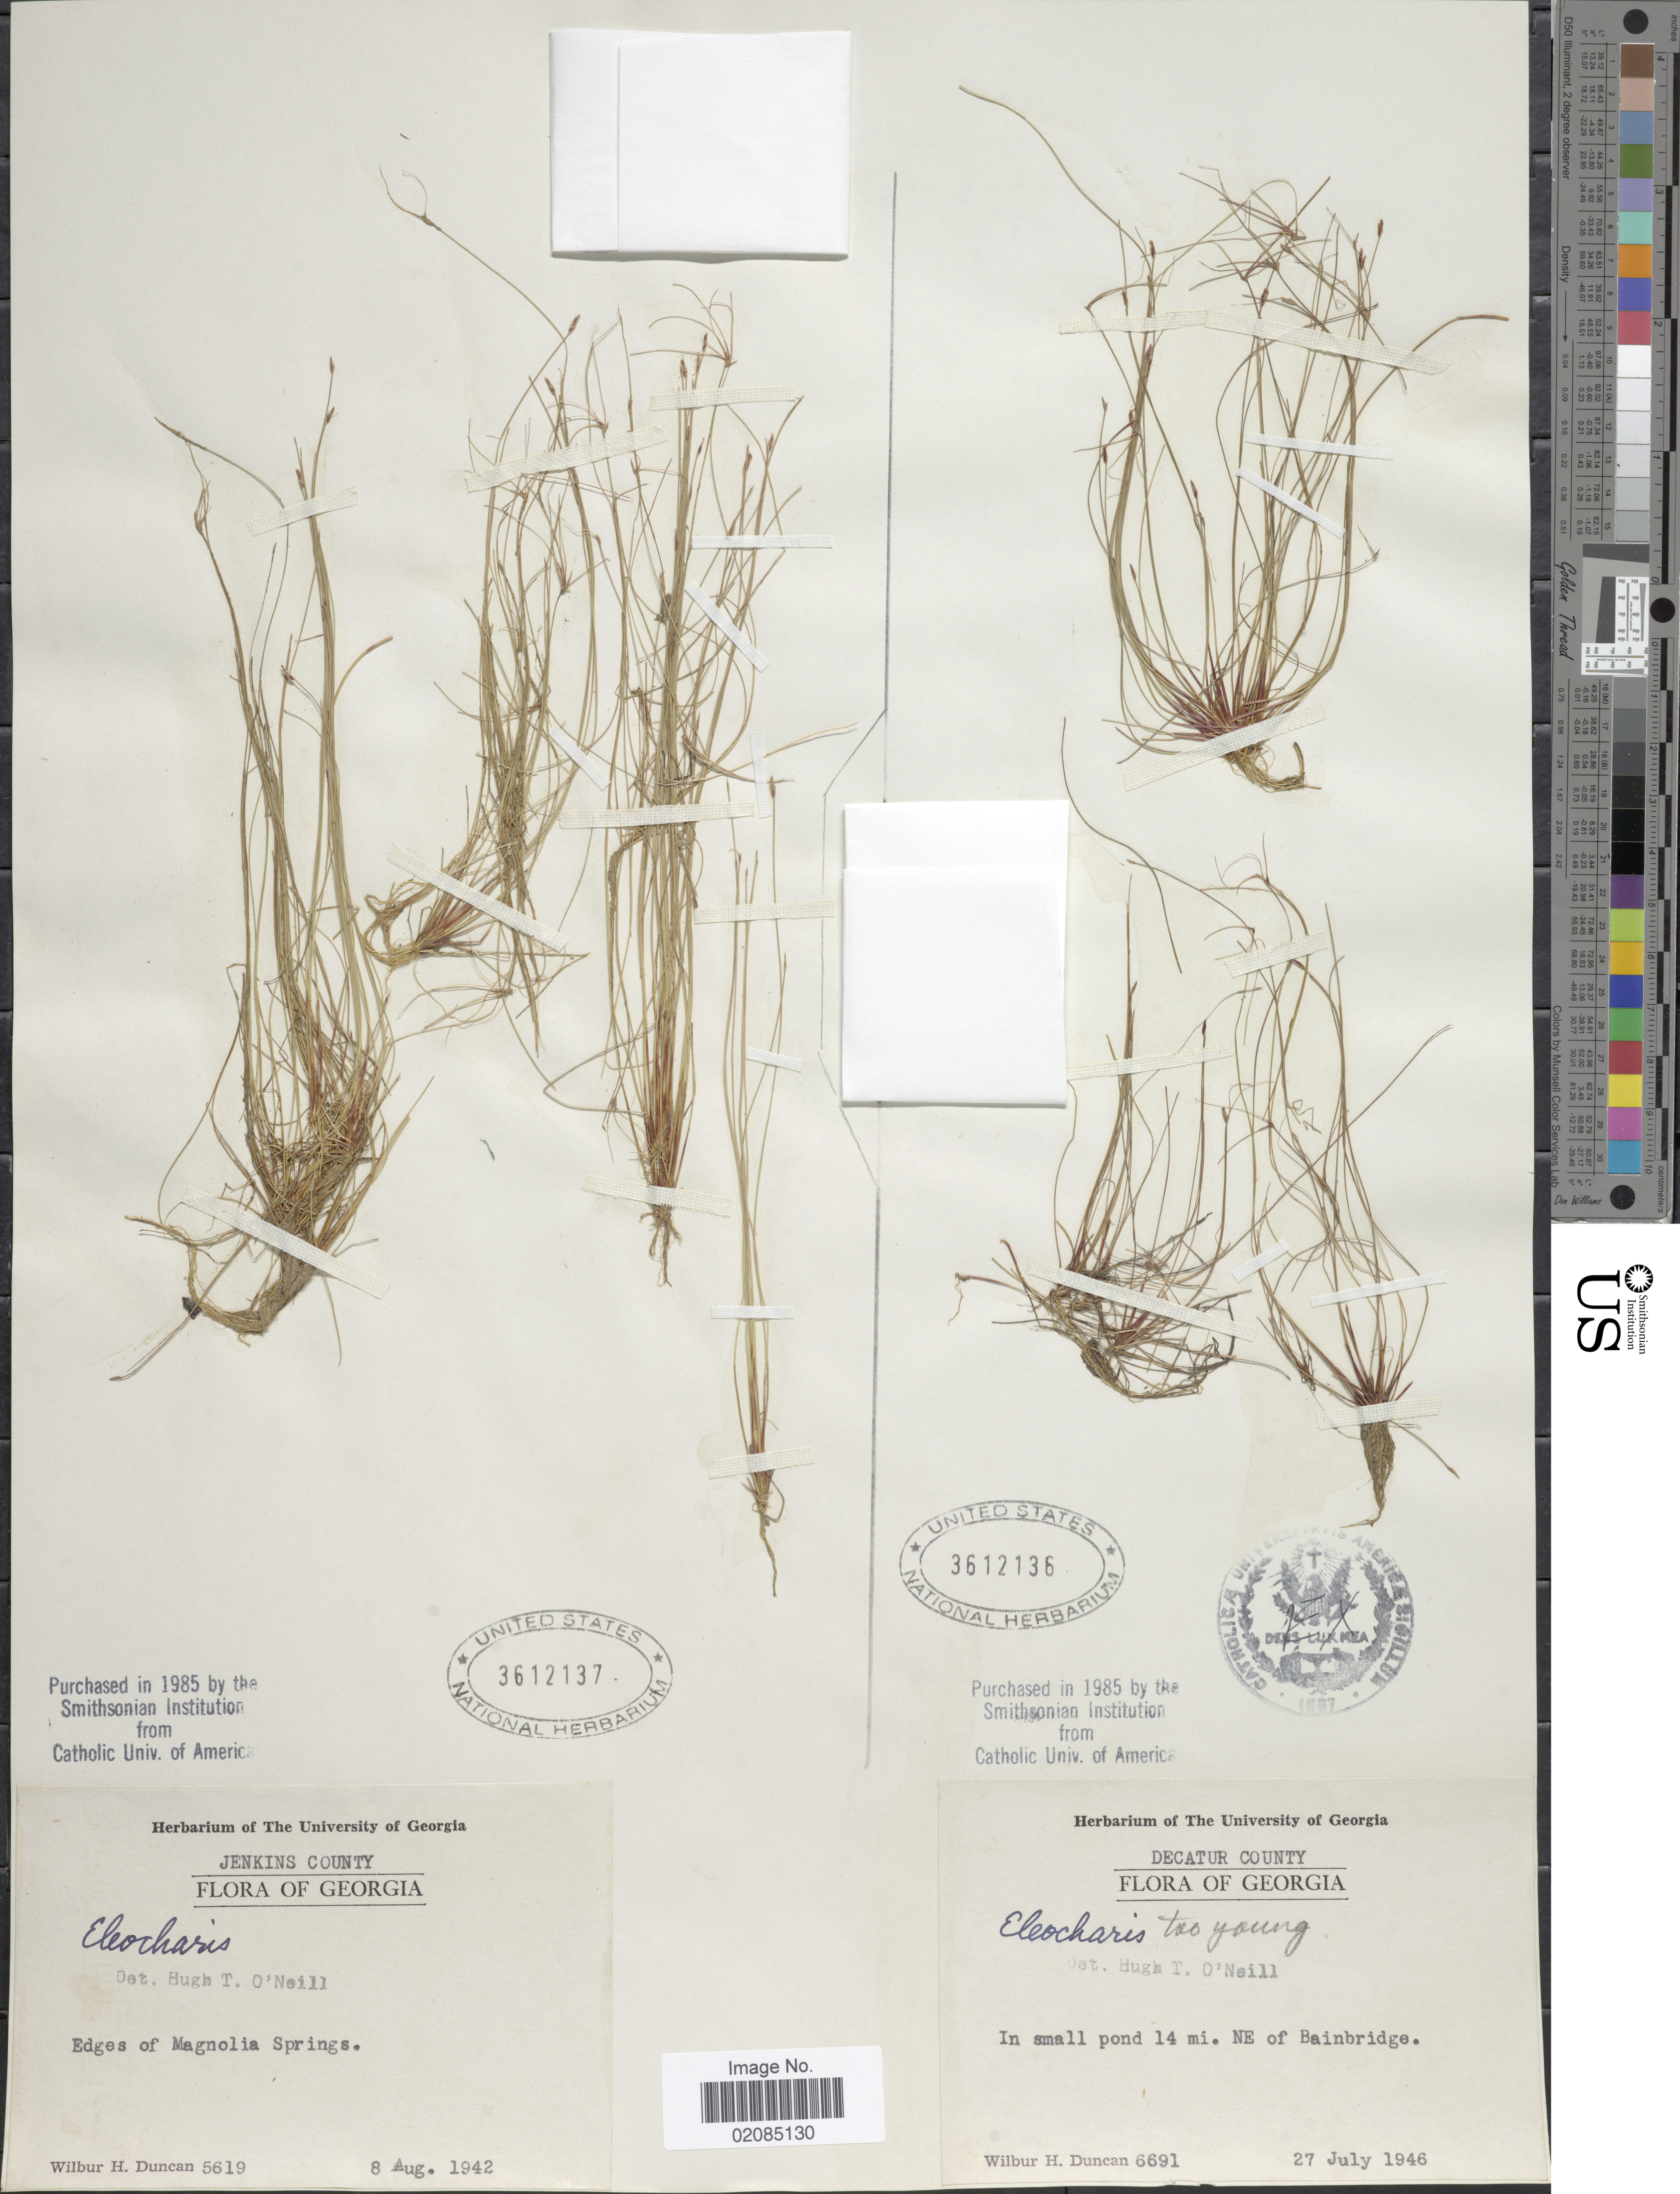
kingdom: Plantae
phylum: Tracheophyta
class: Liliopsida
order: Poales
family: Cyperaceae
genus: Eleocharis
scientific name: Eleocharis sp.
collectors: W. H. Duncan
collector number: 6691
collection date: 1946-07-27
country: United States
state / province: Georgia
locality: Decatur County, in small pond 14 mi. NE of Bainbridge.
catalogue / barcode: US 3612136-2